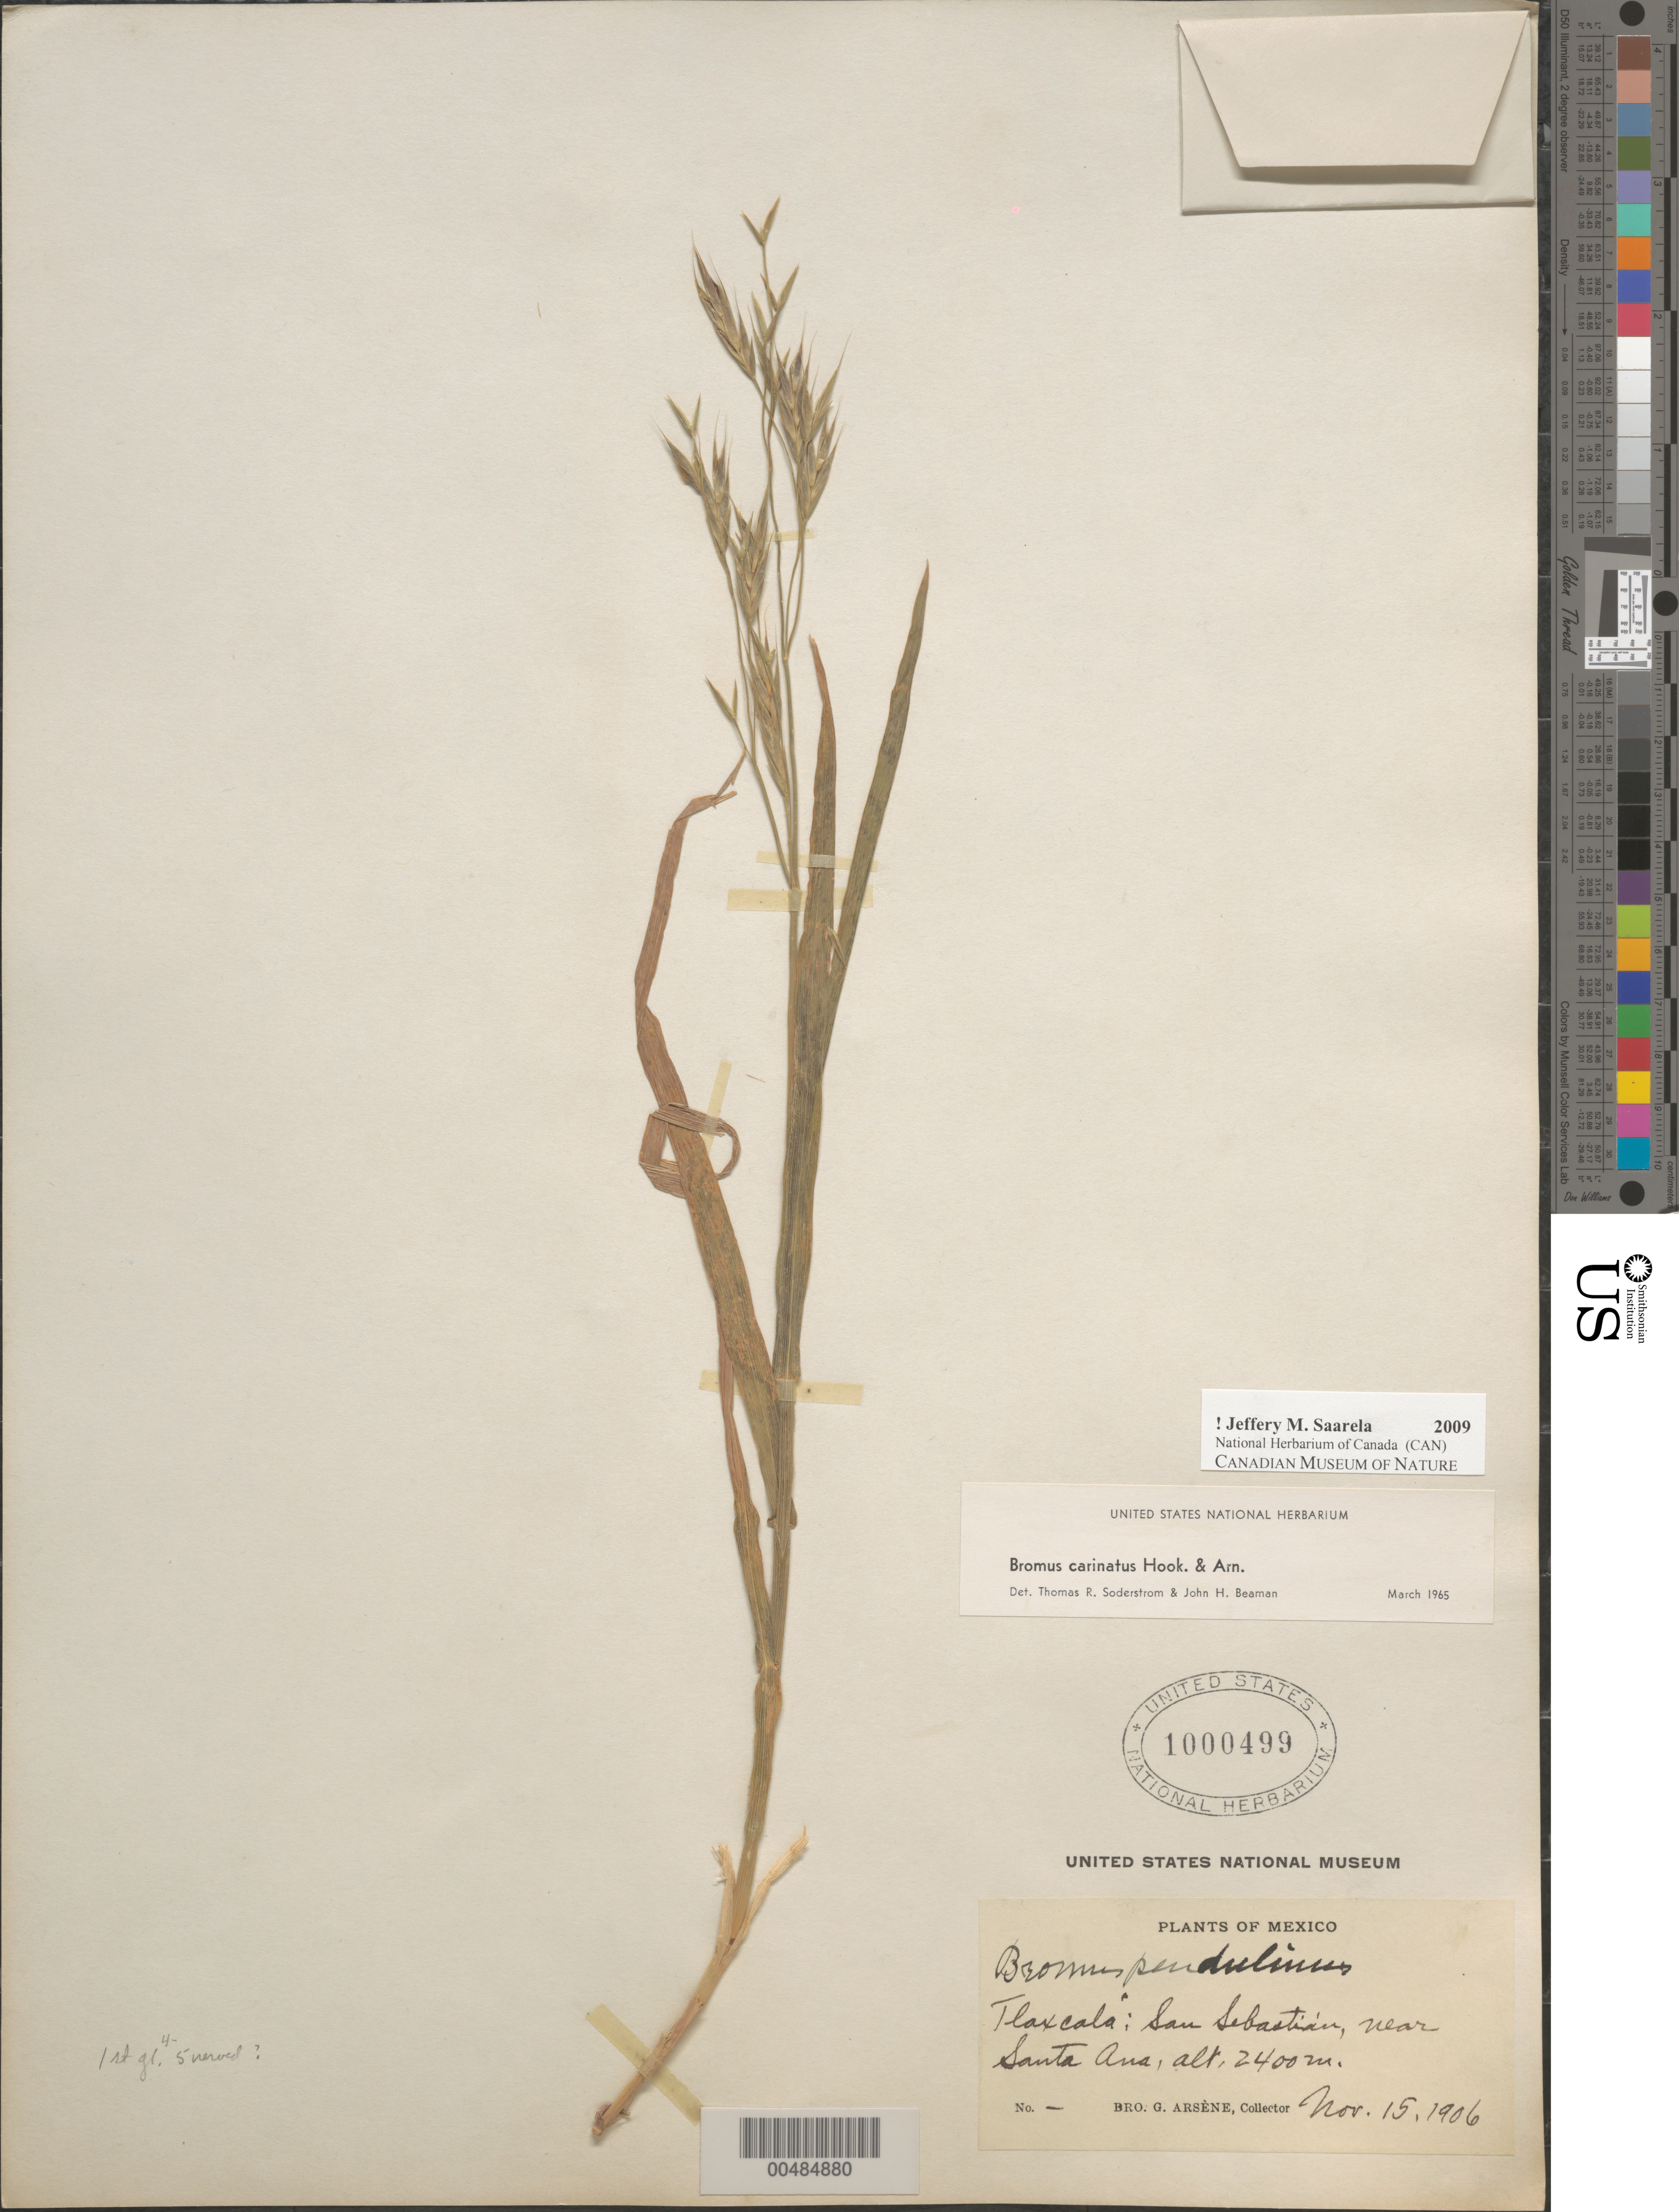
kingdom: Plantae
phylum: Tracheophyta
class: Liliopsida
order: Poales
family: Poaceae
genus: Bromus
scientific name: Bromus carinatus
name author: Hook. & Arn.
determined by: Soderstrom, T. R.; Beaman, J. H.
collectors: Bro. G. Arsène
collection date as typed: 15 Nov 1906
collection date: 1906-11-15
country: Mexico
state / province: Tlaxcala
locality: San Sebastian, near Santa Ana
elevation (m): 2400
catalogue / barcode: US 1000499